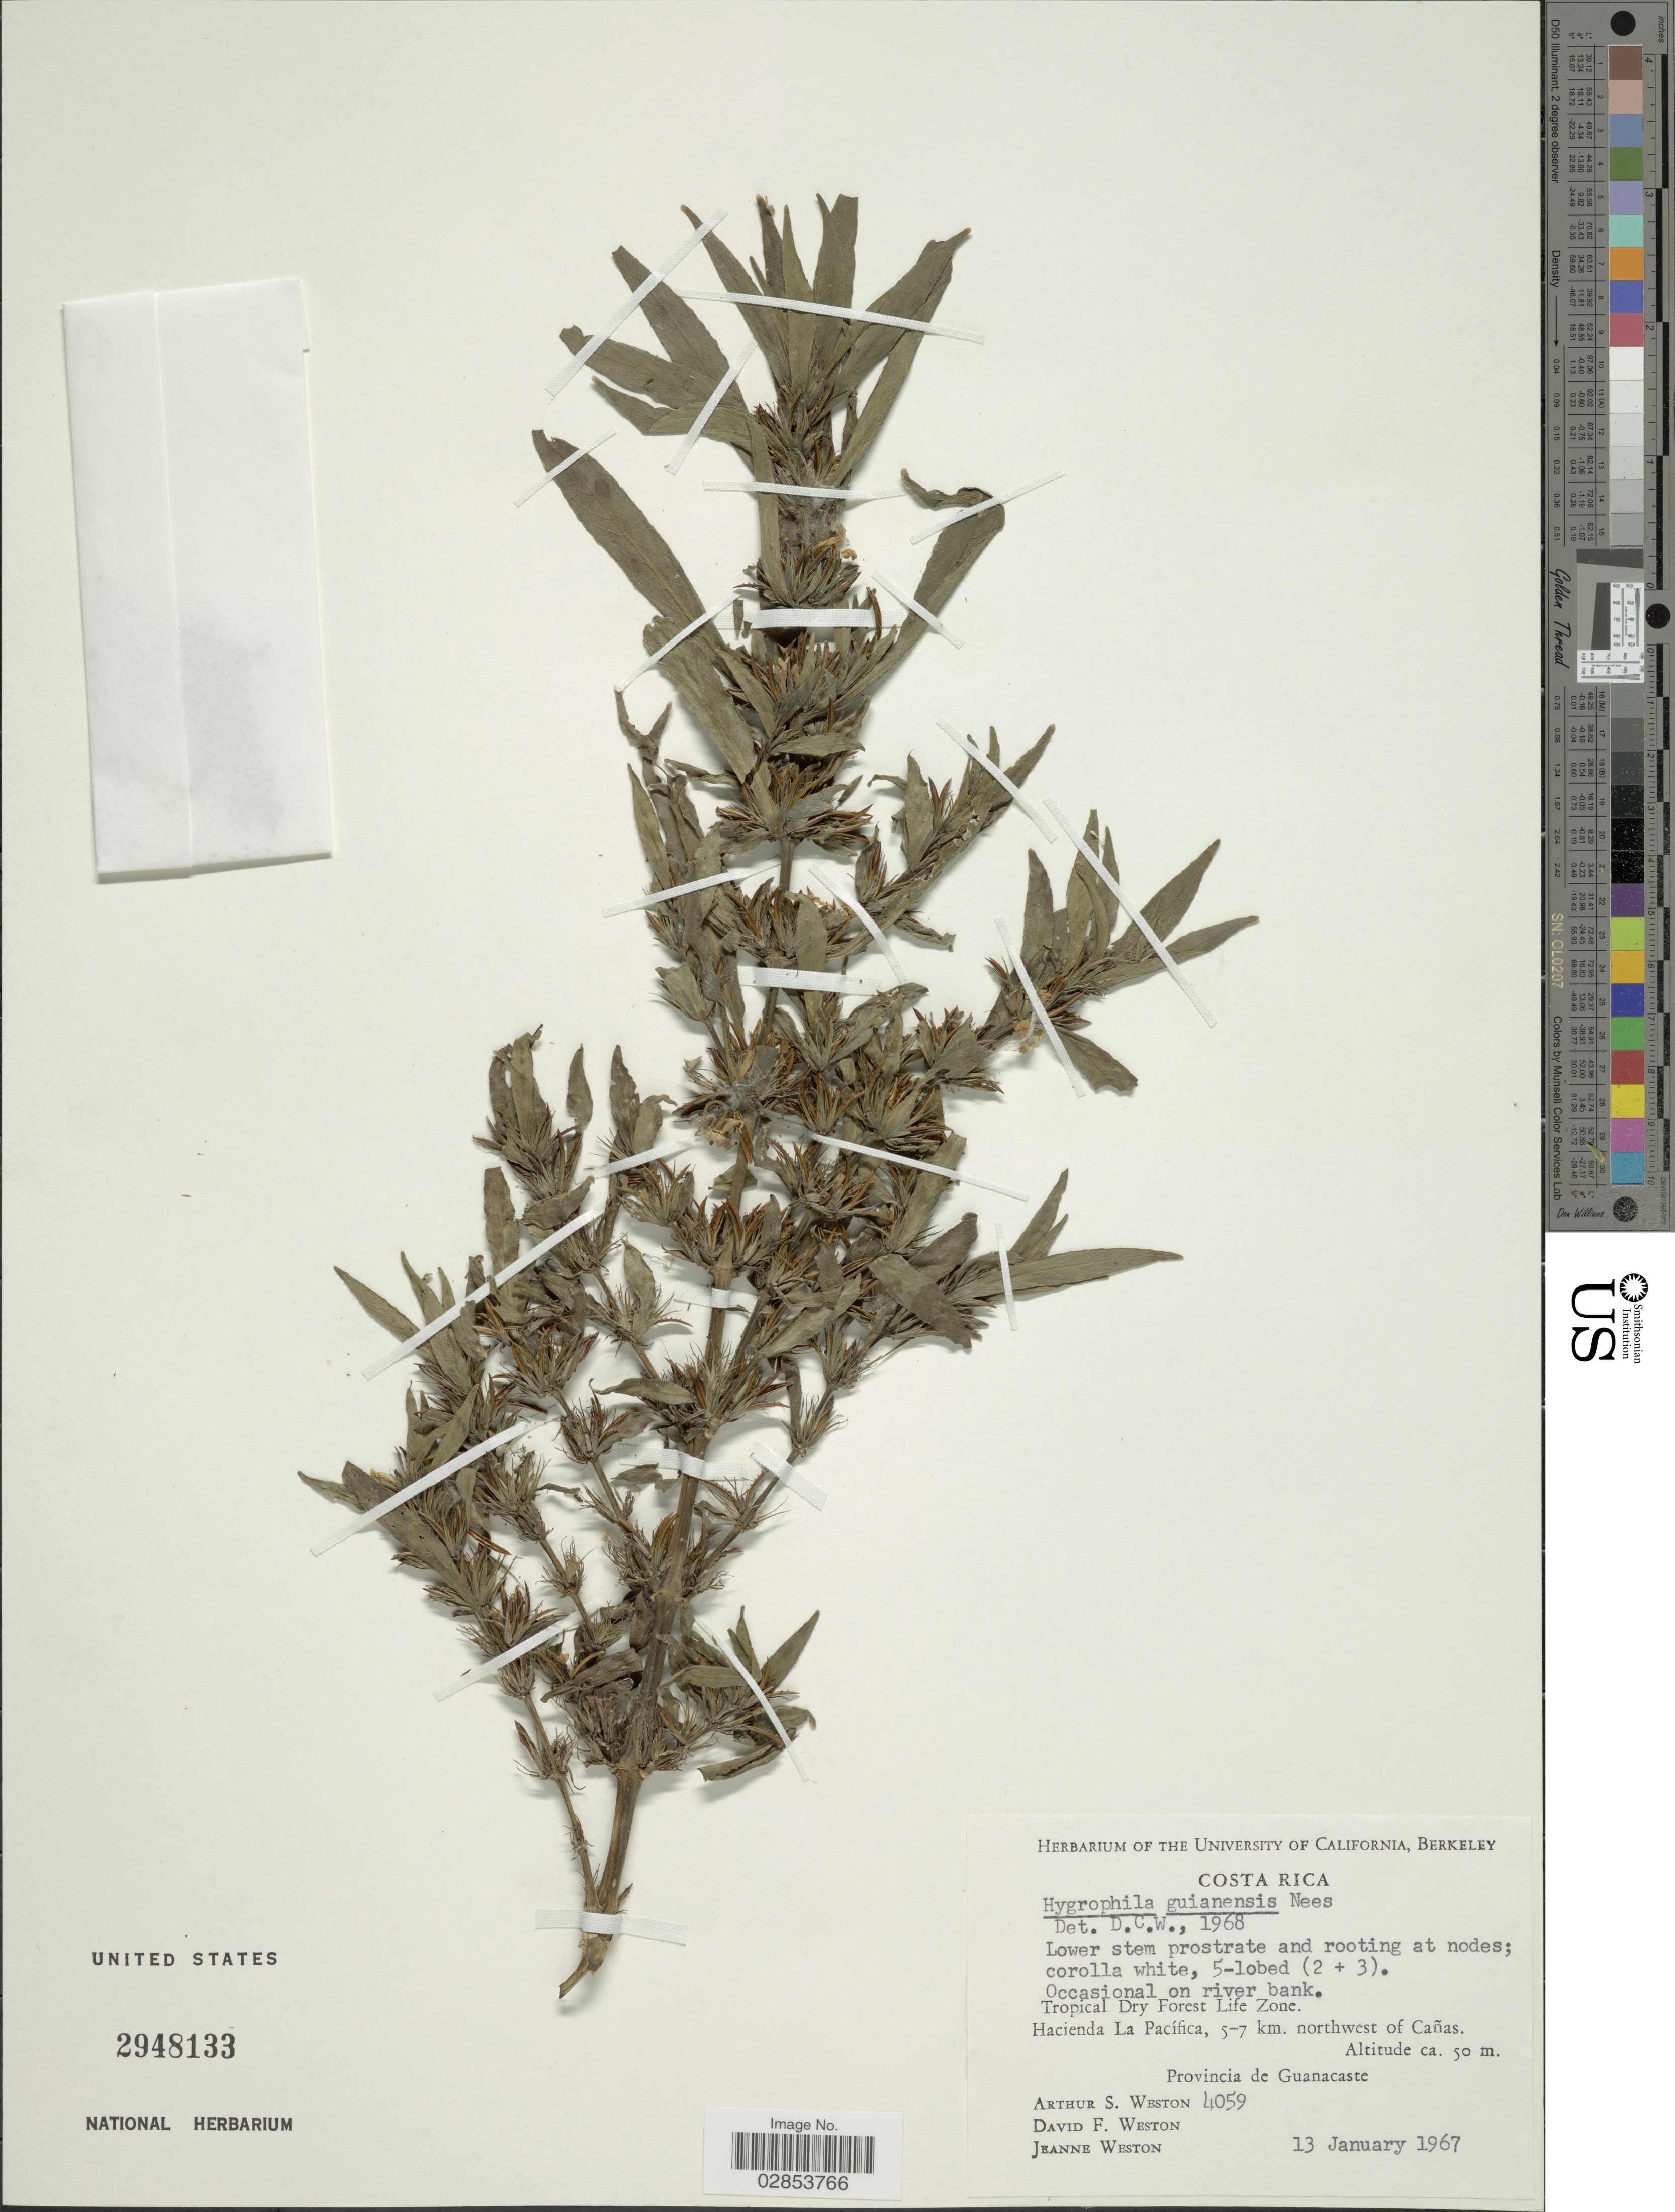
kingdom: Plantae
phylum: Tracheophyta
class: Magnoliopsida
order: Lamiales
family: Acanthaceae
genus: Hygrophila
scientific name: Hygrophila costata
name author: Nees & T. Nees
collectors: A. Weston, D. Weston & J. Weston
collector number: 4059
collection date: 1967-01-13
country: Costa Rica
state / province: Guanacaste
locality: Tropical Dry Forest Life Zone, Hacienda La Pacífica, 5-7 km. northwest of Cañas.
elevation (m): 50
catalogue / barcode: US 2948133